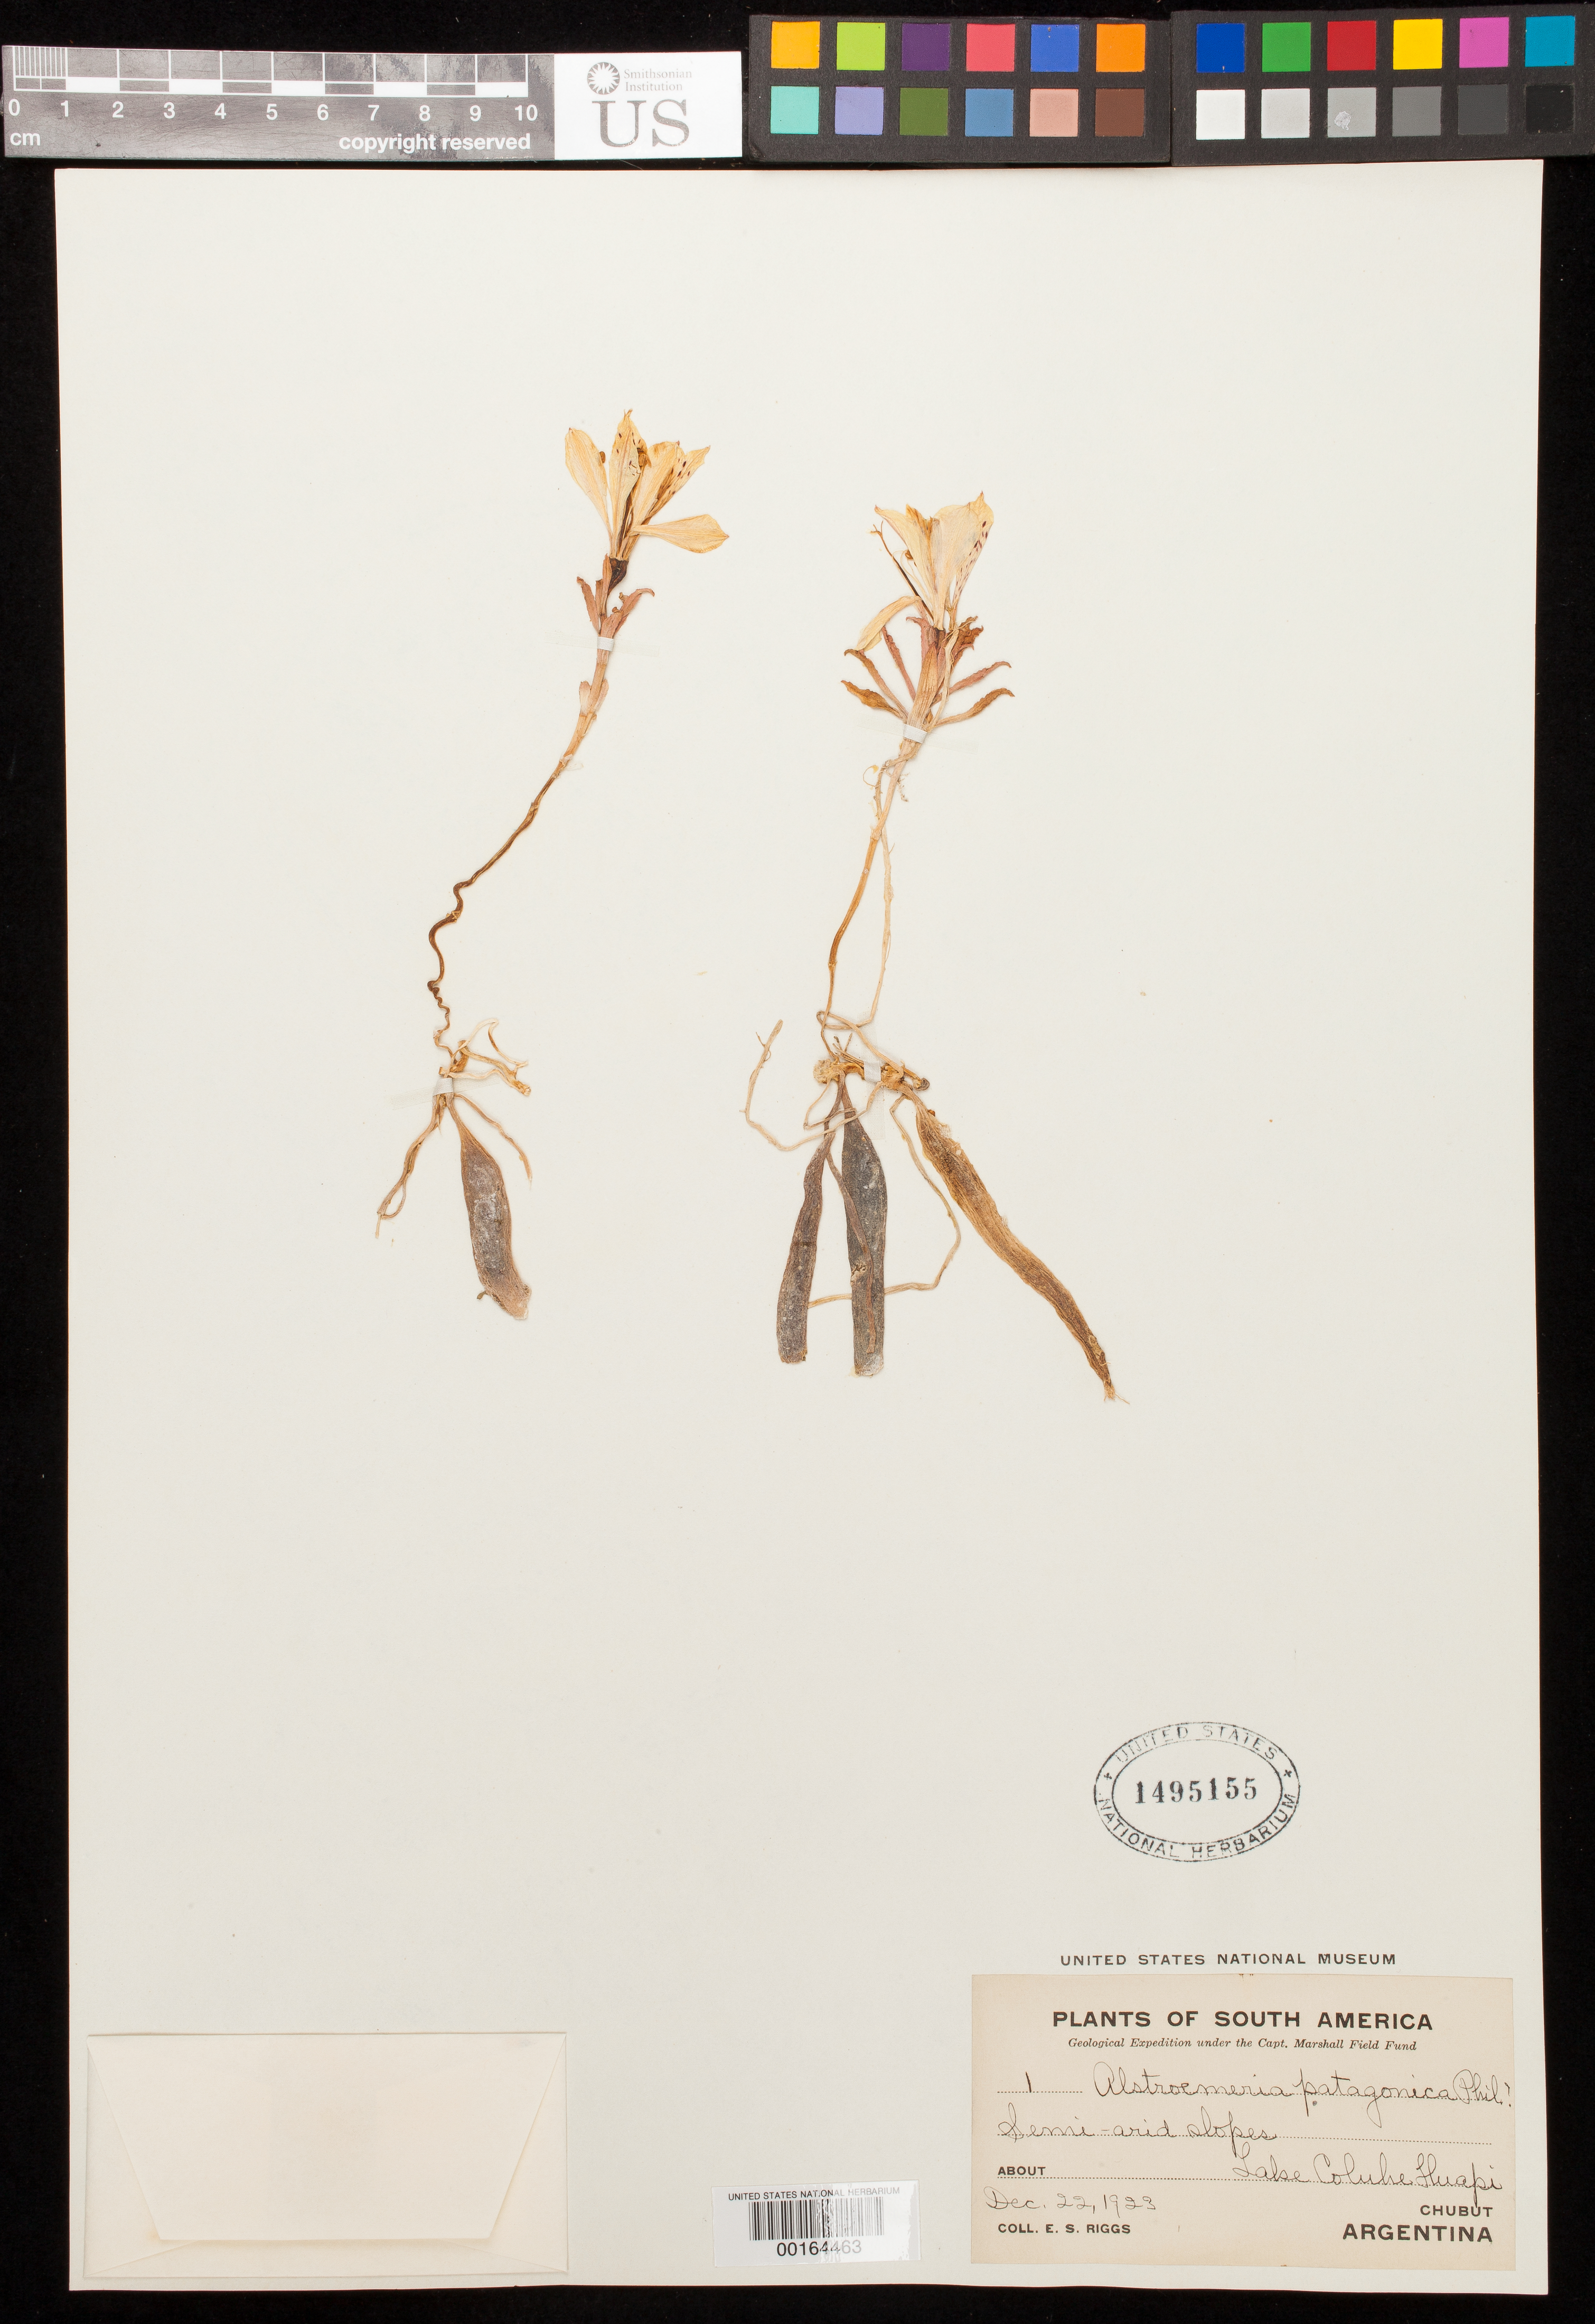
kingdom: Plantae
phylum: Tracheophyta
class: Liliopsida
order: Liliales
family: Alstroemeriaceae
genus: Alstroemeria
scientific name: Alstroemeria patagonica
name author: Phil.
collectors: E. Riggs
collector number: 1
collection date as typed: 22 Dec 1923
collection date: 1923-12-22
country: Argentina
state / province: Chubut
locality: Lake Colhue Huapi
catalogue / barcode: US 1495155